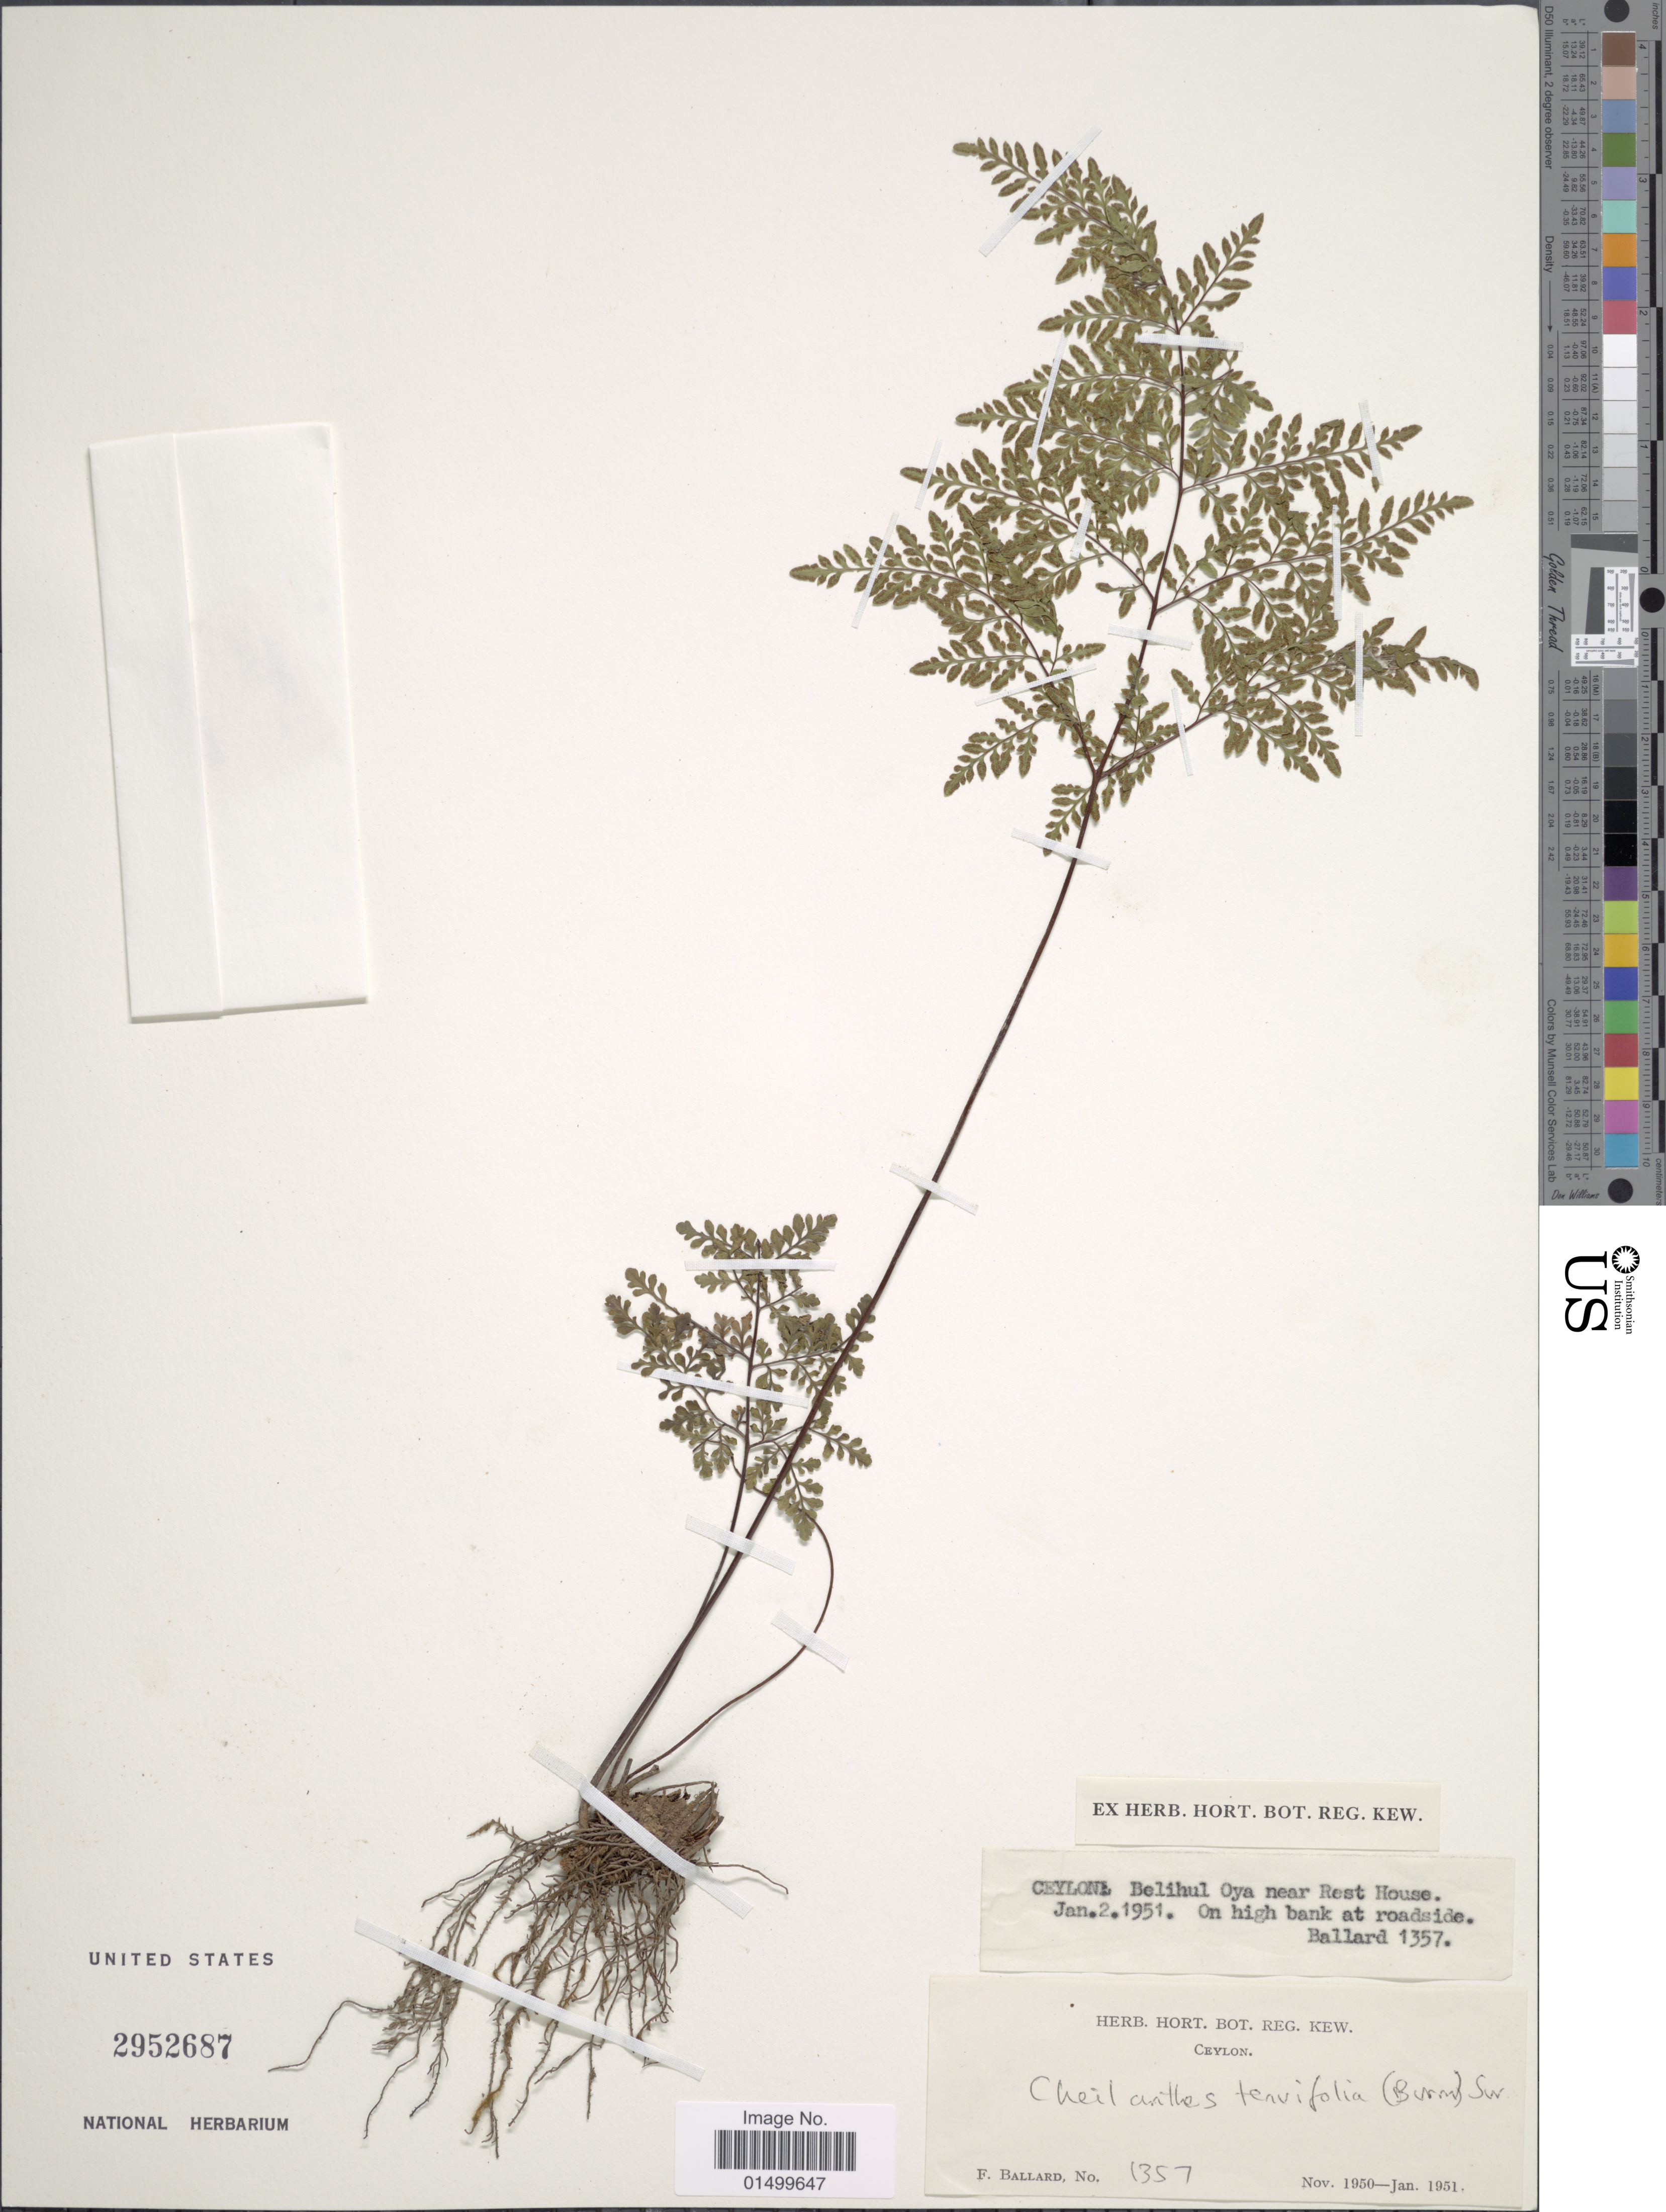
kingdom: Plantae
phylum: Tracheophyta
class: Polypodiopsida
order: Polypodiales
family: Pteridaceae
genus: Cheilanthes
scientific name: Cheilanthes tenuifolia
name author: (Burm. f.) Sw.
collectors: F. Ballard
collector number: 1357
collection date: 1951-01-02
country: Sri Lanka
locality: Ceylon: Belihul Oya near Rest House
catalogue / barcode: US 2952687